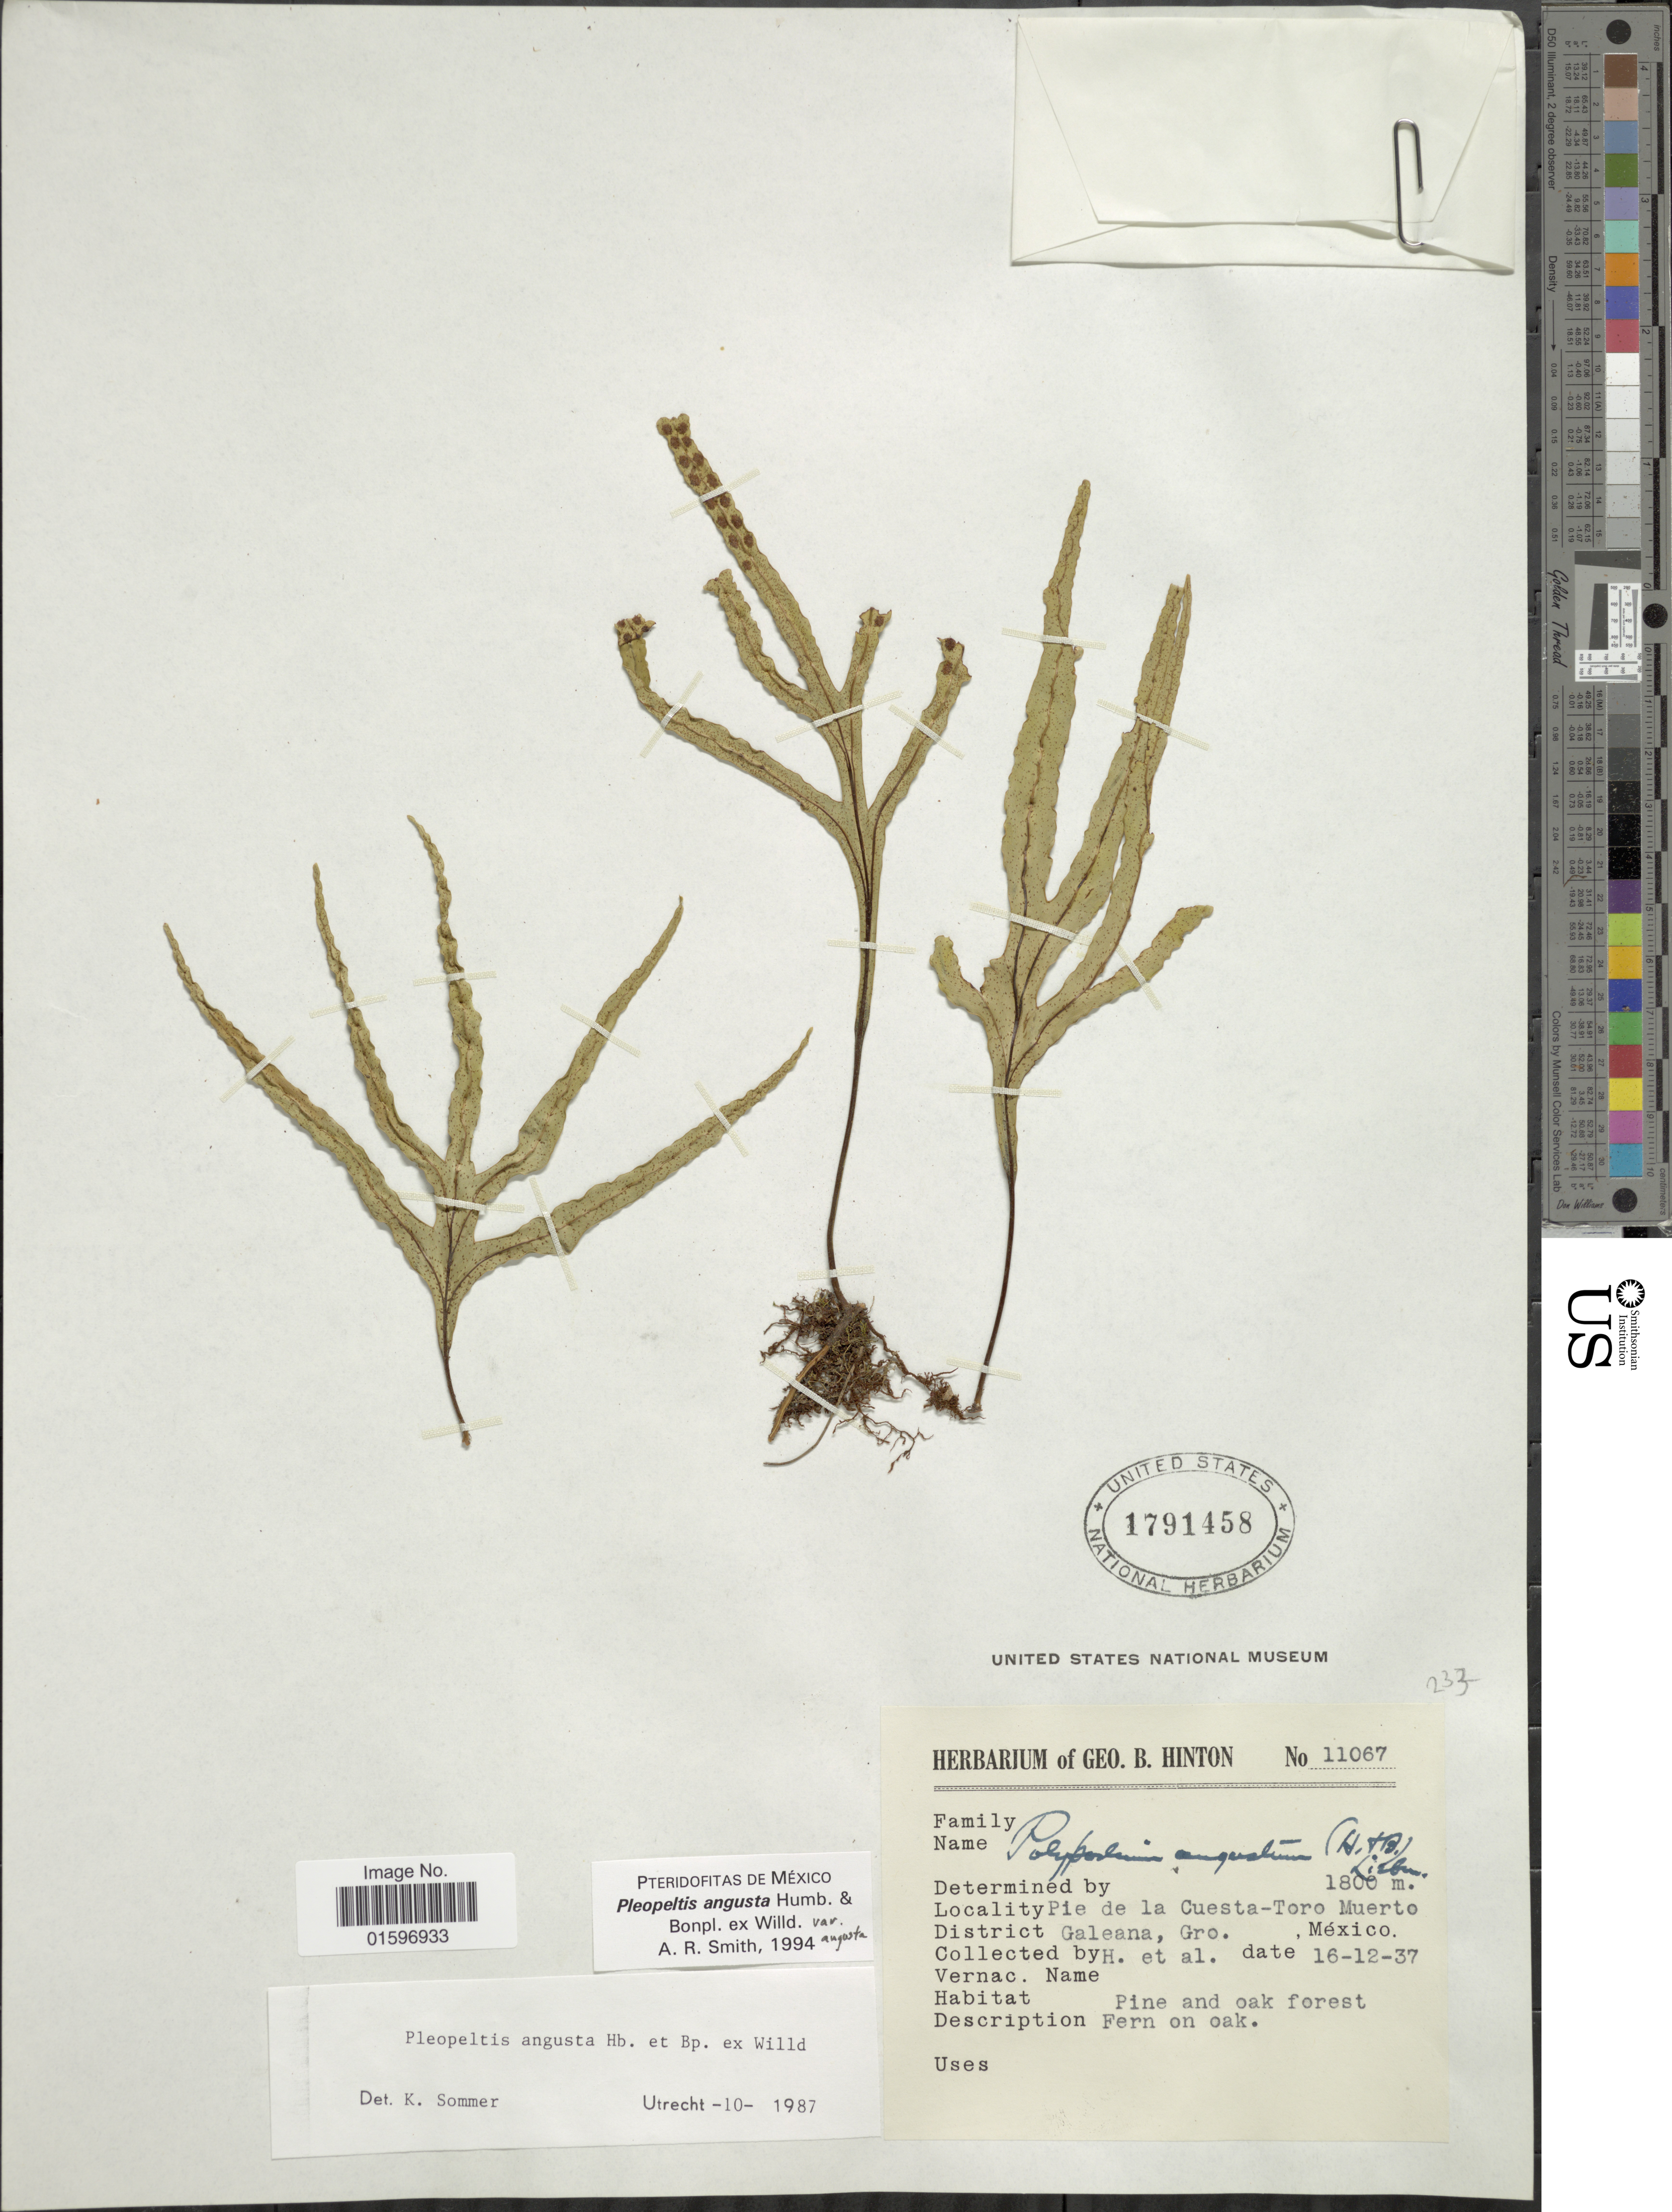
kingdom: Plantae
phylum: Tracheophyta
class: Polypodiopsida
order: Polypodiales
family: Polypodiaceae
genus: Pleopeltis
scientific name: Pleopeltis angusta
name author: Humb. & Bonap. ex Willd.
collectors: G. B. Hinton & et al.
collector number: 11067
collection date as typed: Transcribed d/m/y: 16/12/37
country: Mexico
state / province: Guerrero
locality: Pie de la Cuesta-Toro Muerto. District Galeana.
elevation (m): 1800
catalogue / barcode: US 1791458